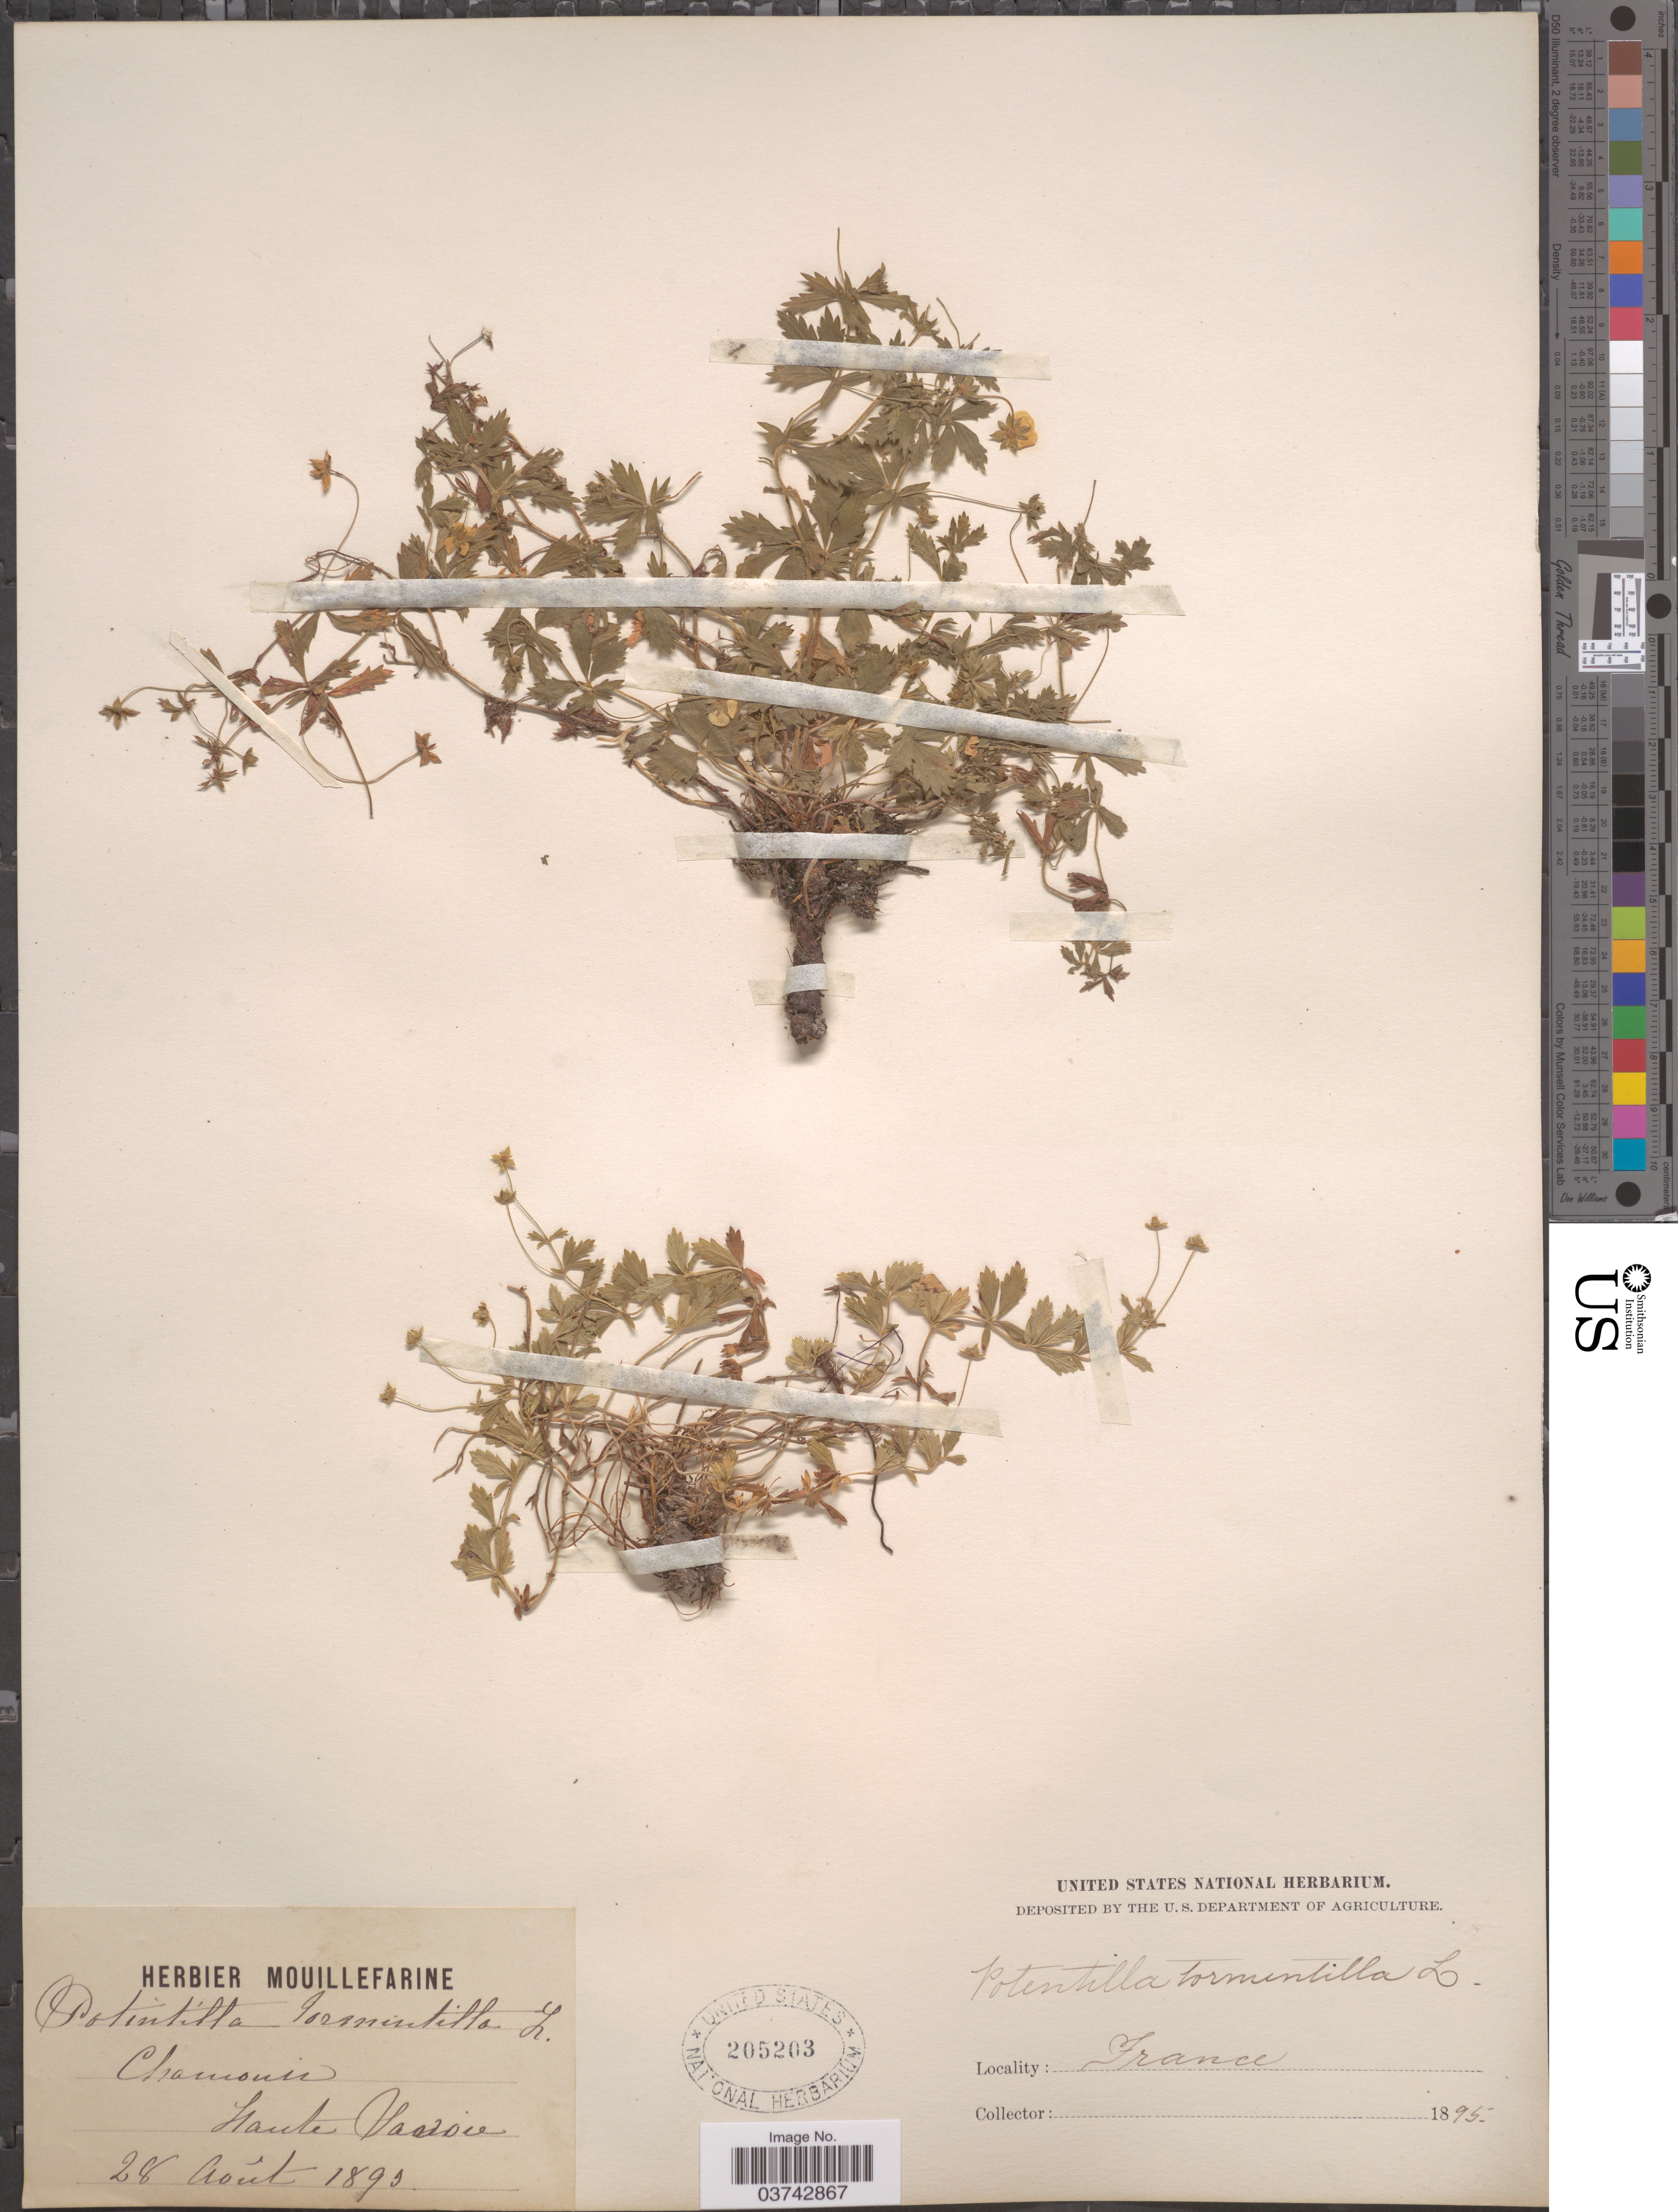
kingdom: Plantae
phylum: Tracheophyta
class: Magnoliopsida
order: Rosales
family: Rosaceae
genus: Potentilla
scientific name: Potentilla tormentilla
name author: Neck.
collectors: ex herb. Mouillefarine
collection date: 1895-08-28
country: France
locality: Chamonis, Haute Savoie.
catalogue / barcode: US 205203